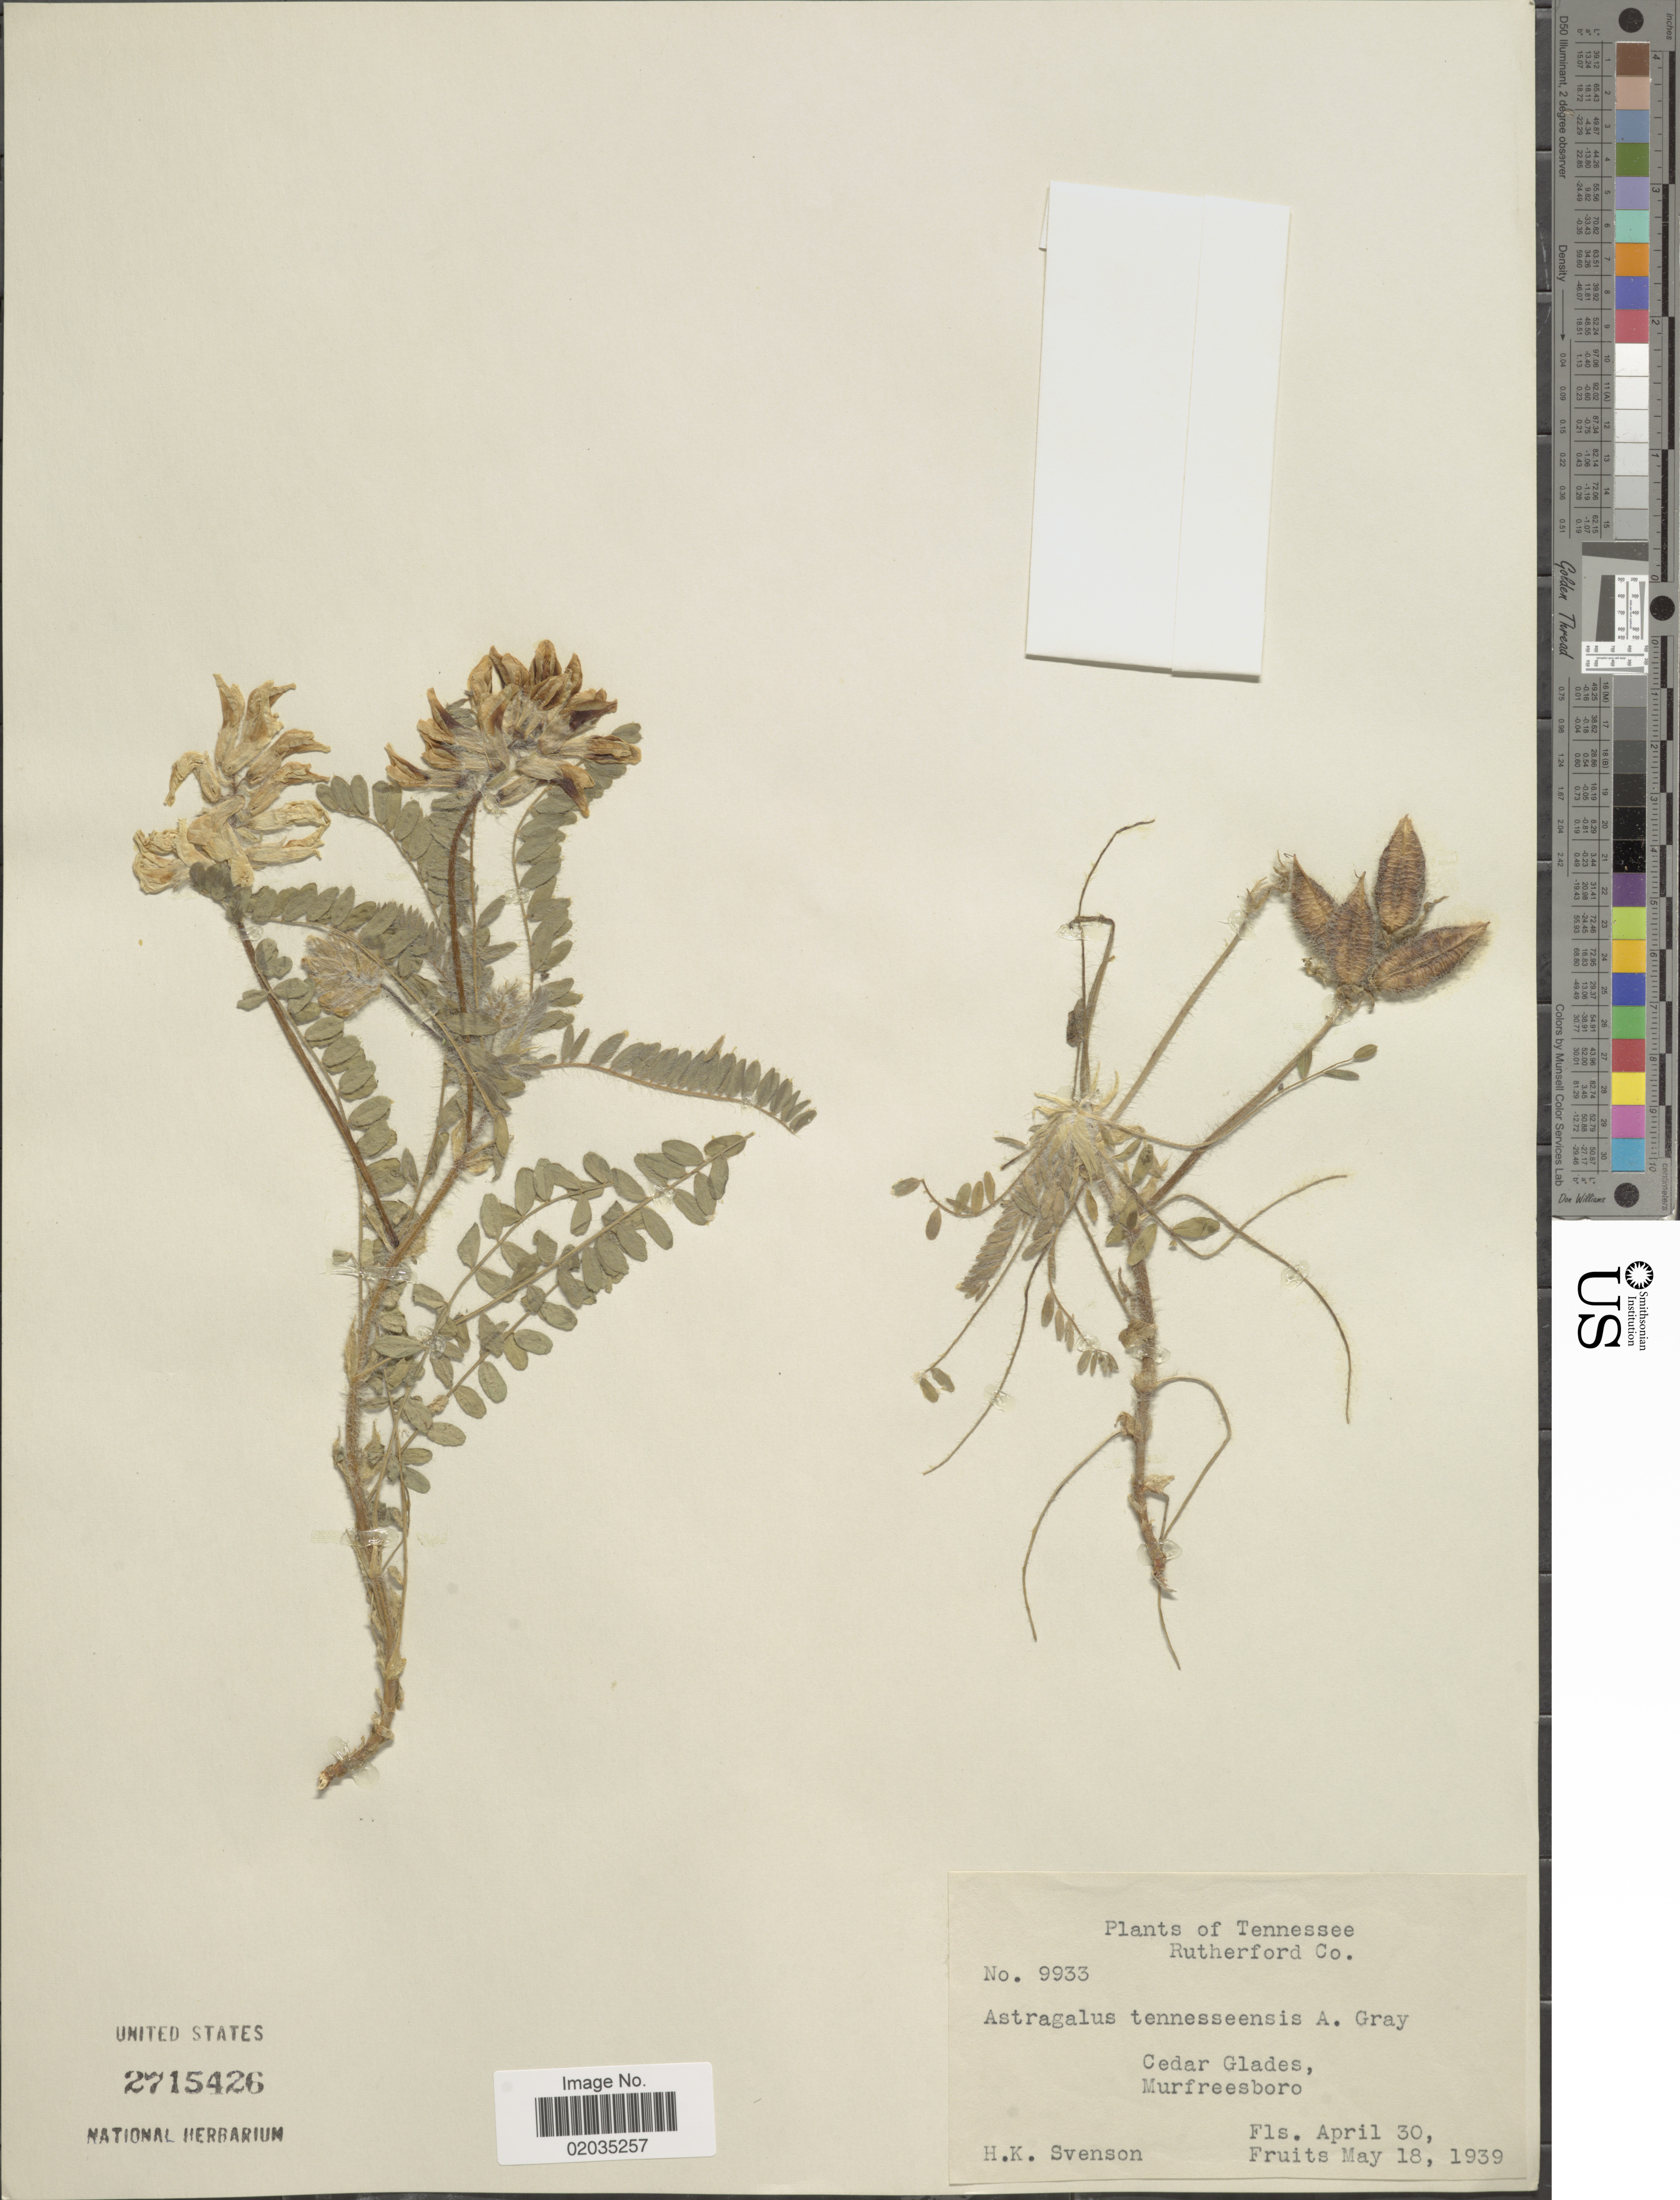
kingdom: Plantae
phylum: Tracheophyta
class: Magnoliopsida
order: Fabales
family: Fabaceae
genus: Astragalus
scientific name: Astragalus tennesseensis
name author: A. Gray ex Chapm.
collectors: H. K. Svenson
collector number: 9933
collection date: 1939-04-30/1939-05-18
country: United States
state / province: Tennessee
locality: Rutherford Co, Cedar Glades, Murfreesbro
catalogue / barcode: US 2715426